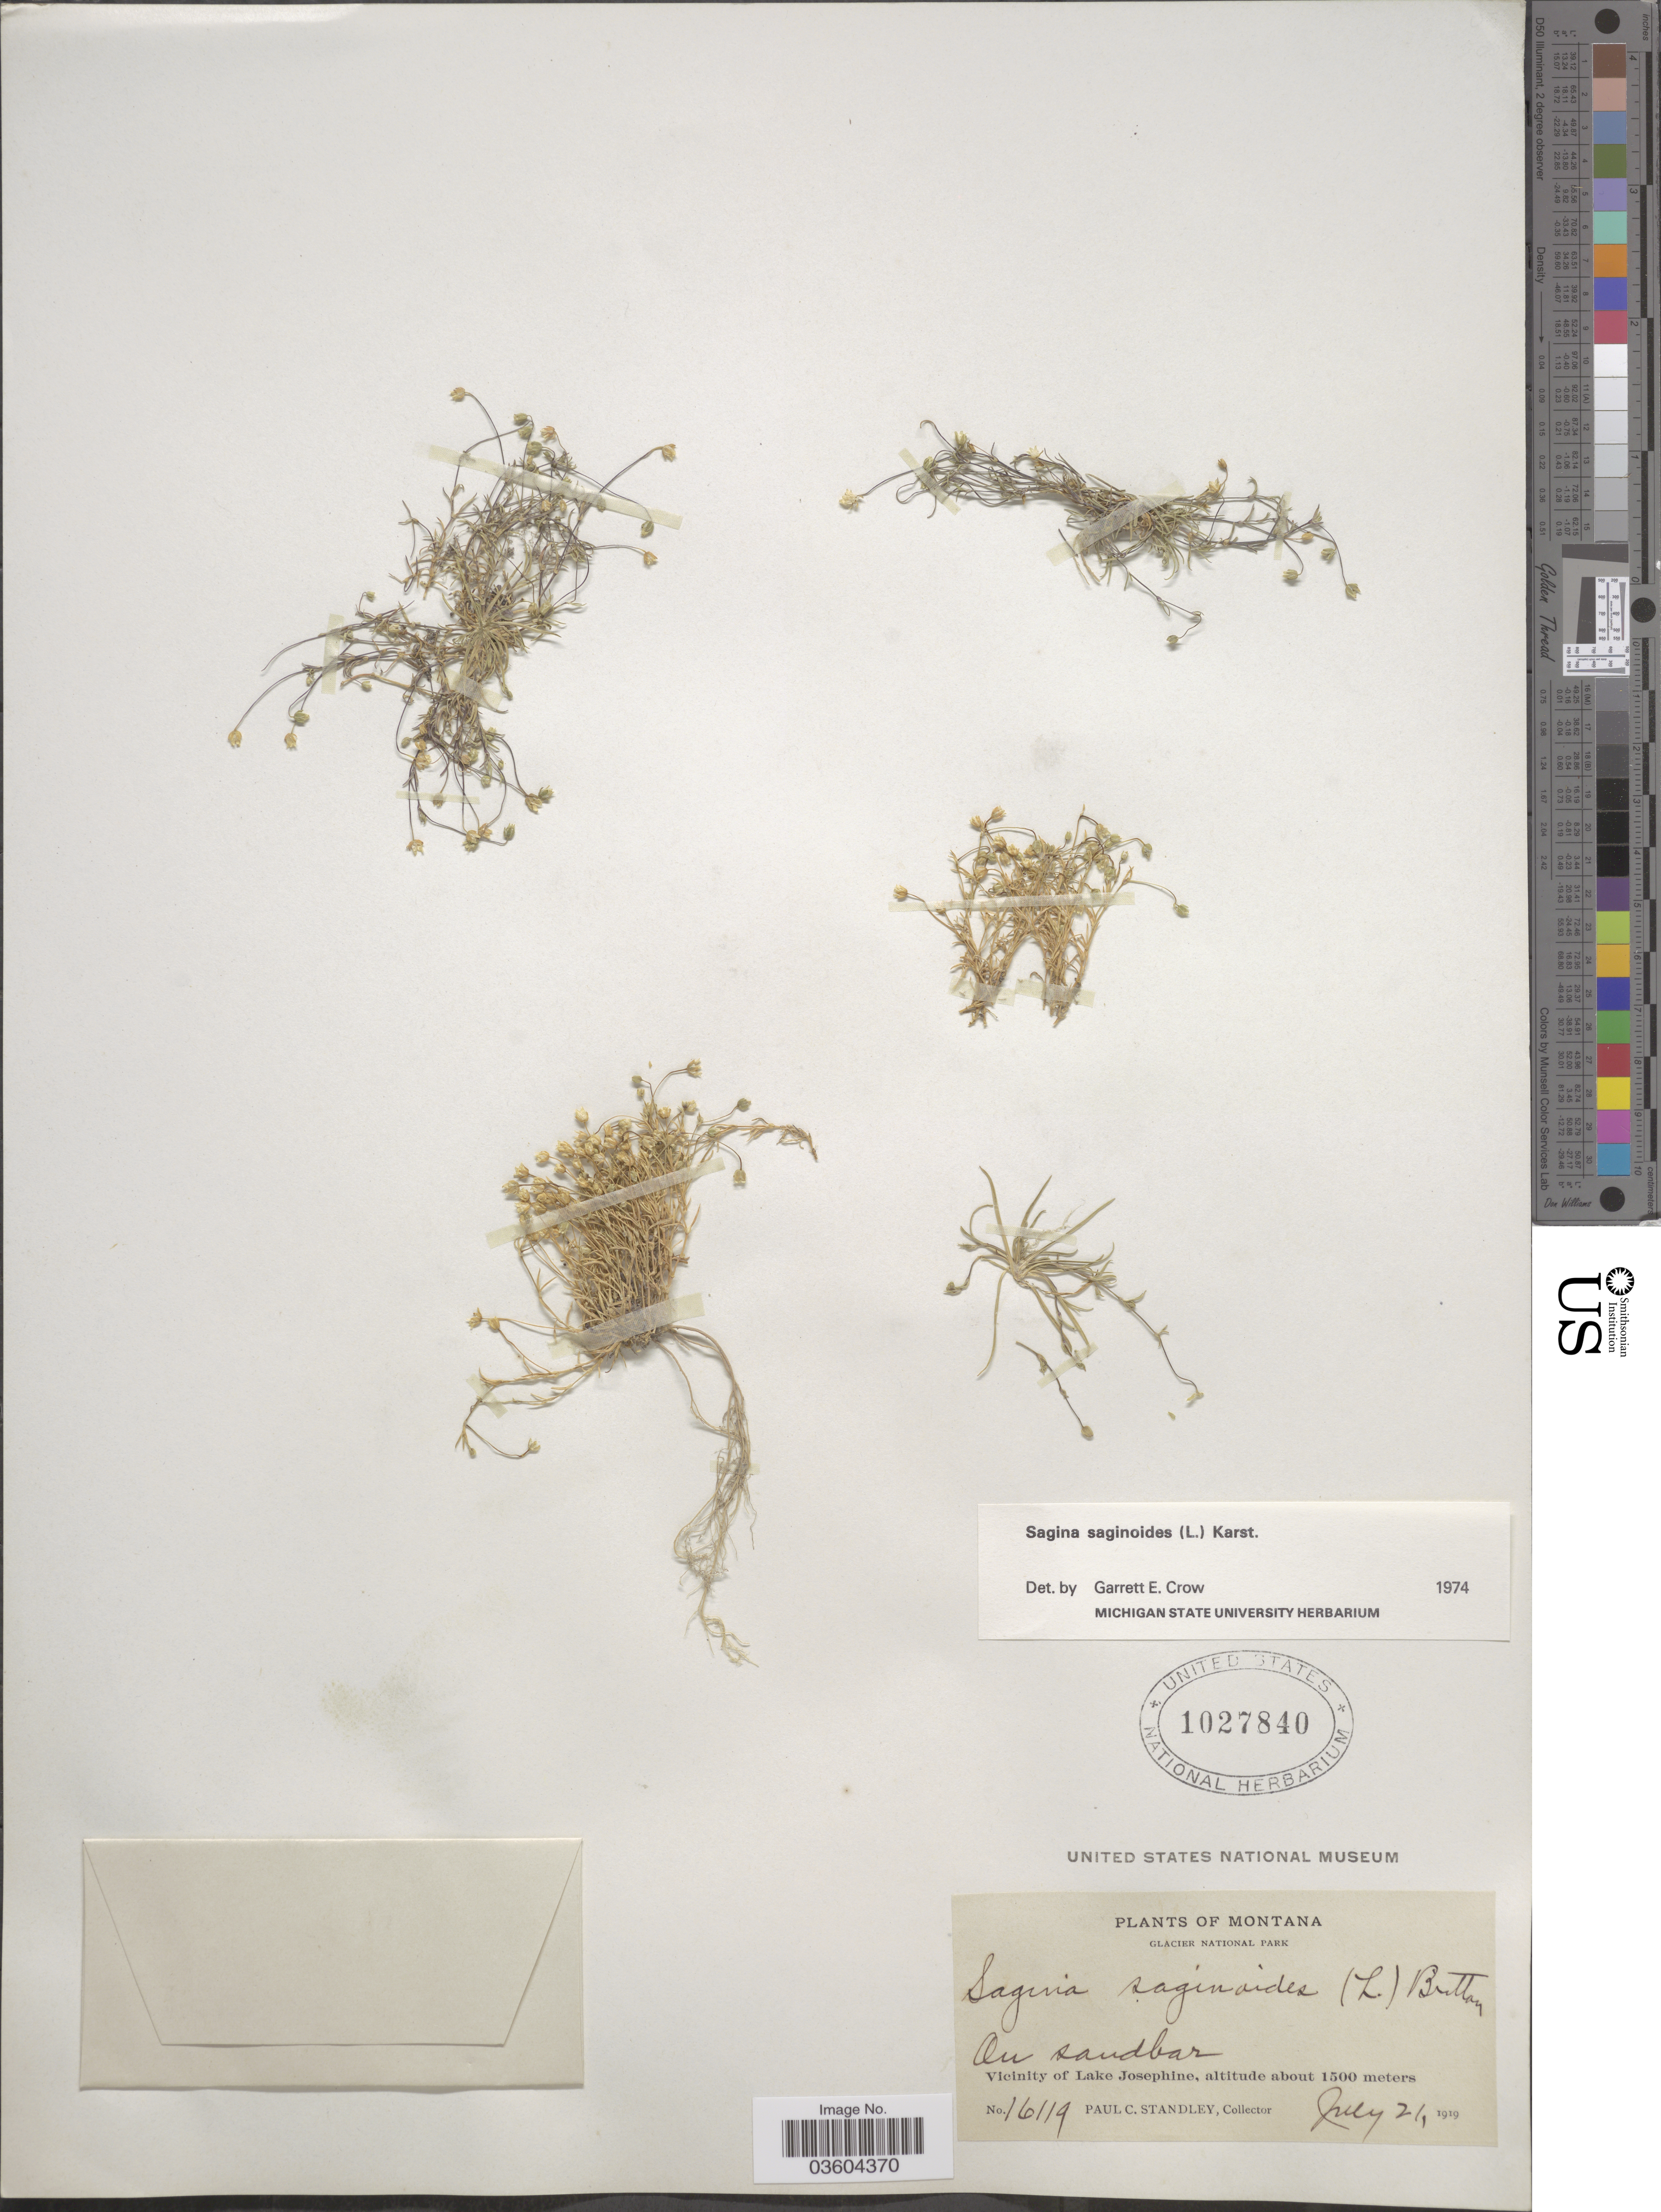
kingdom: Plantae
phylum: Tracheophyta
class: Magnoliopsida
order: Caryophyllales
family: Caryophyllaceae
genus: Sagina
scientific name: Sagina saginoides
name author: (L.) H. Karst.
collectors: P. C. Standley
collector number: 16119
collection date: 1919-07-21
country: United States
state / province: Montana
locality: Glacier National Park. Vicinity of Lake Josephine.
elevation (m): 1500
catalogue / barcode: US 1027840